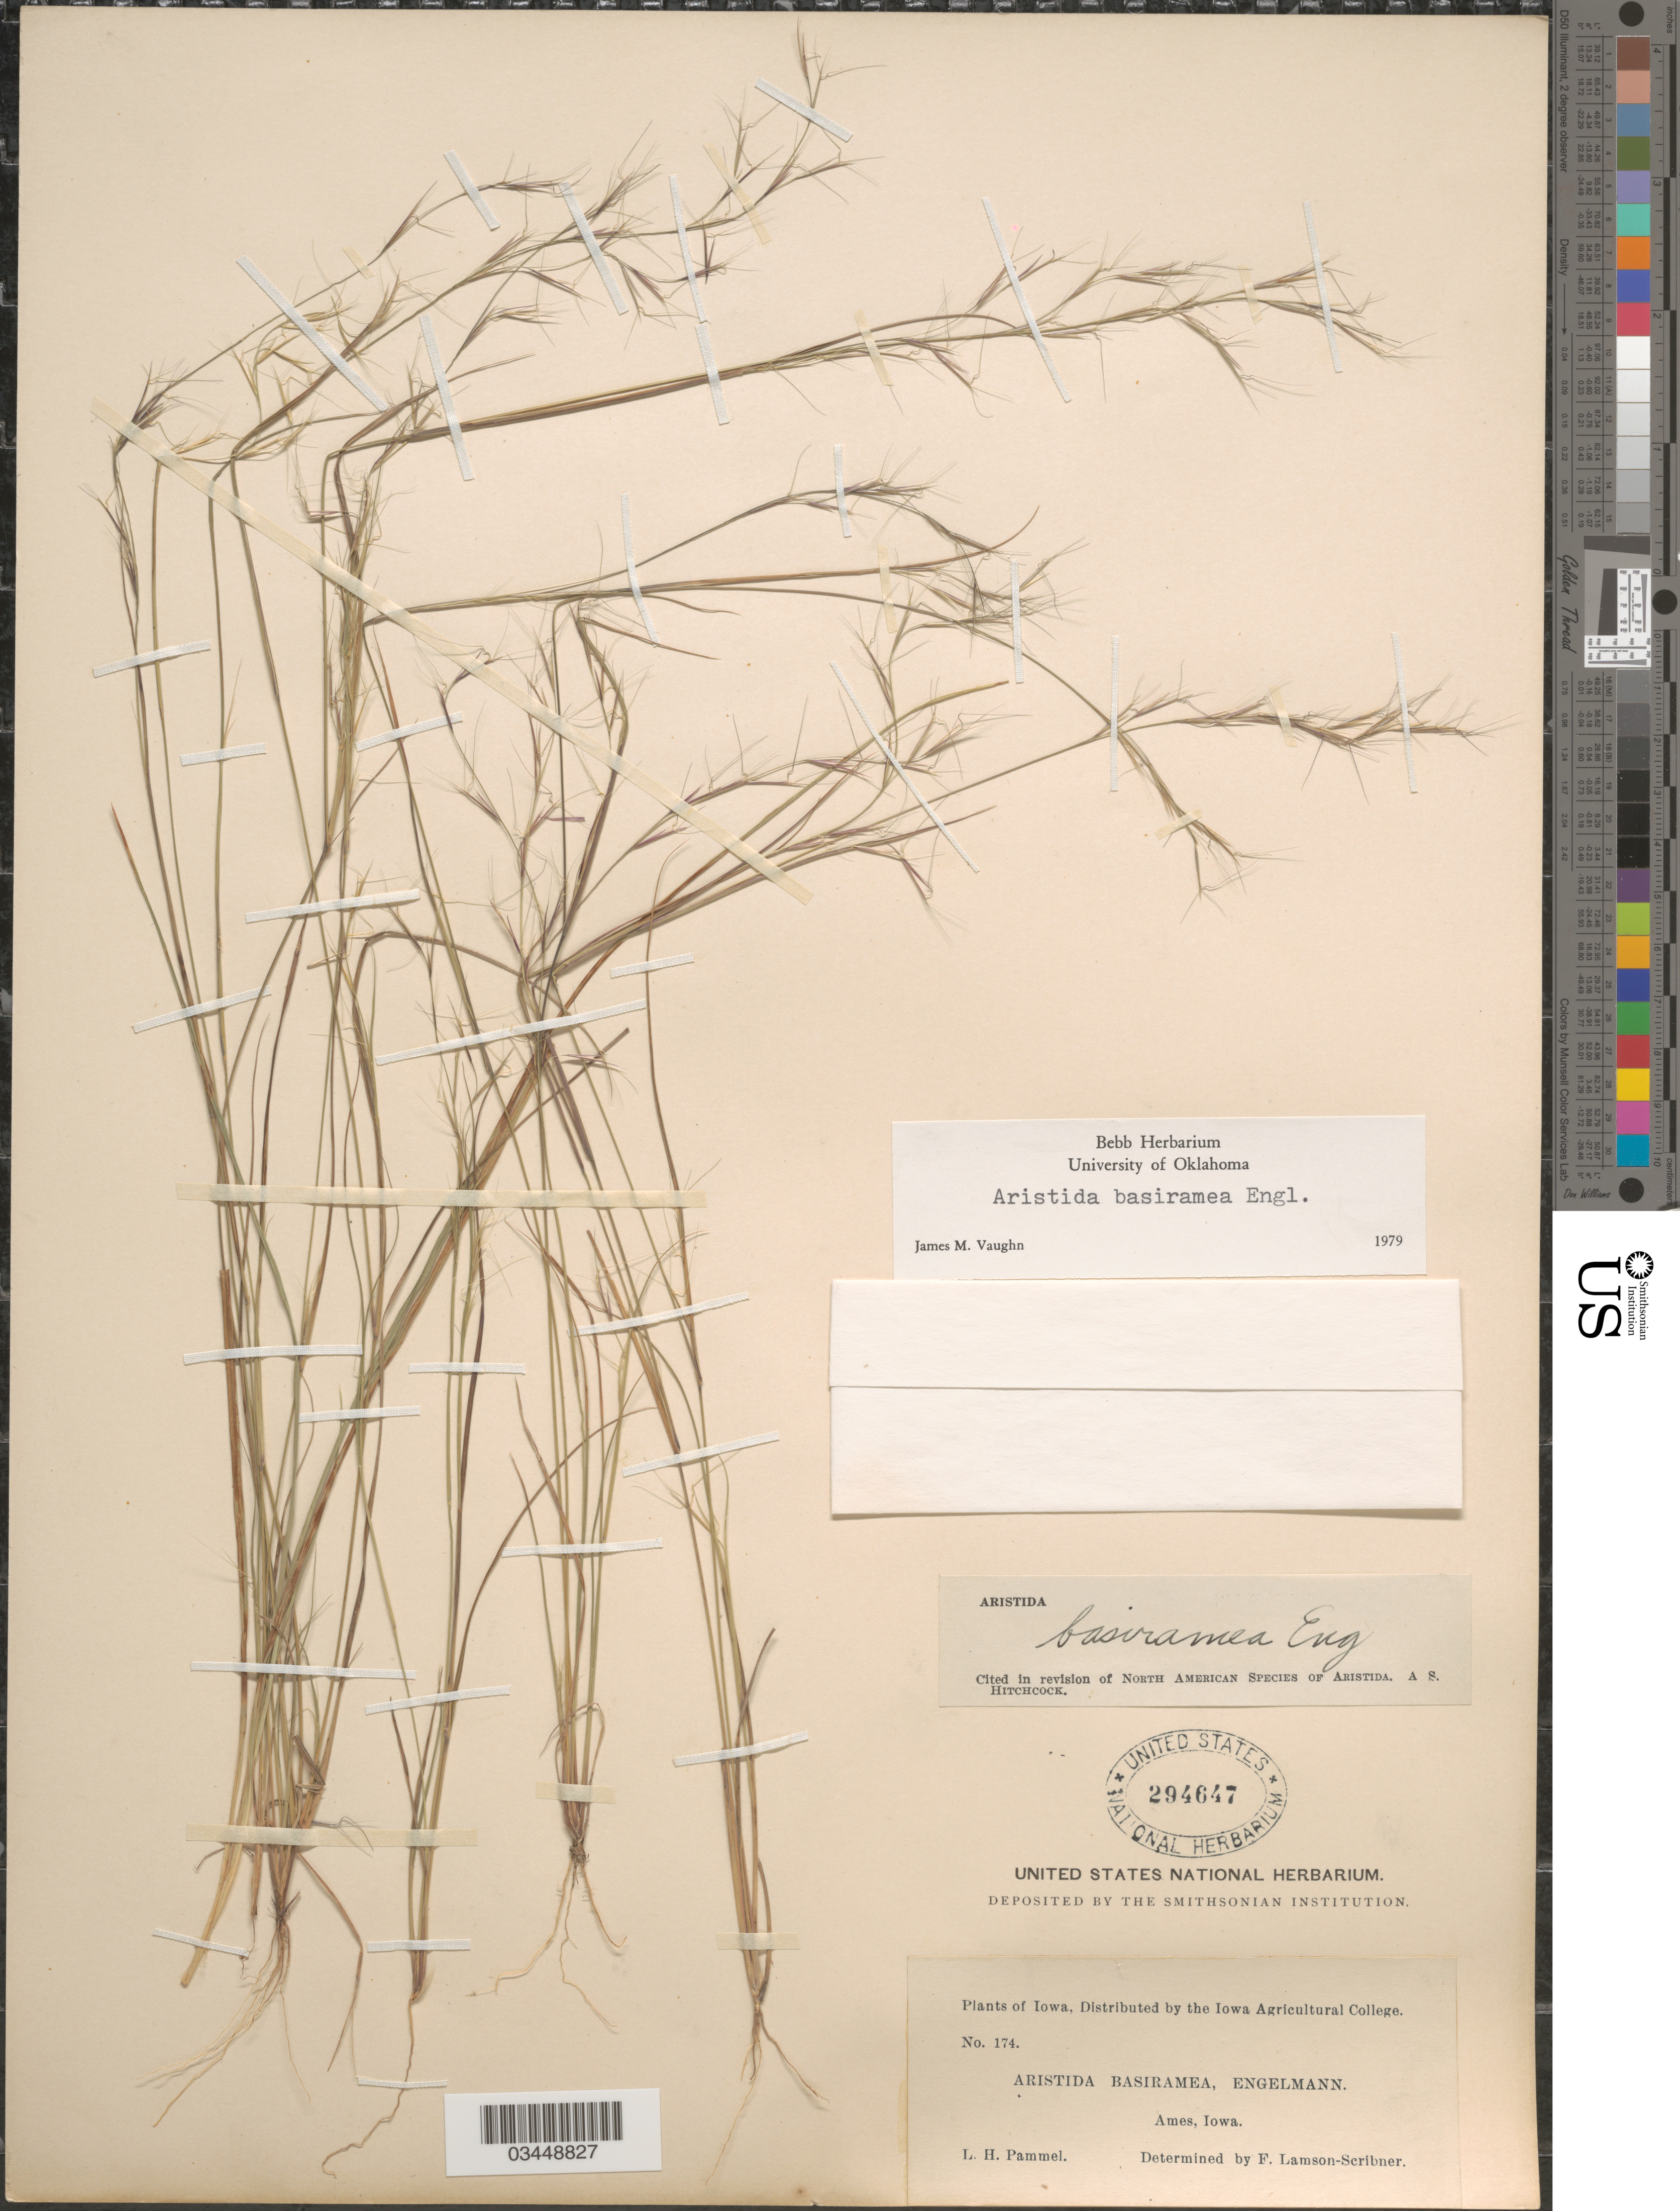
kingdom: Plantae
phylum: Tracheophyta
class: Liliopsida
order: Poales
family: Poaceae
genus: Aristida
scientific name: Aristida basiramea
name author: Engelm. ex Vasey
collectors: L. Pammel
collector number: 174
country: United States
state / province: Iowa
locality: Ames.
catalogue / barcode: US 294647